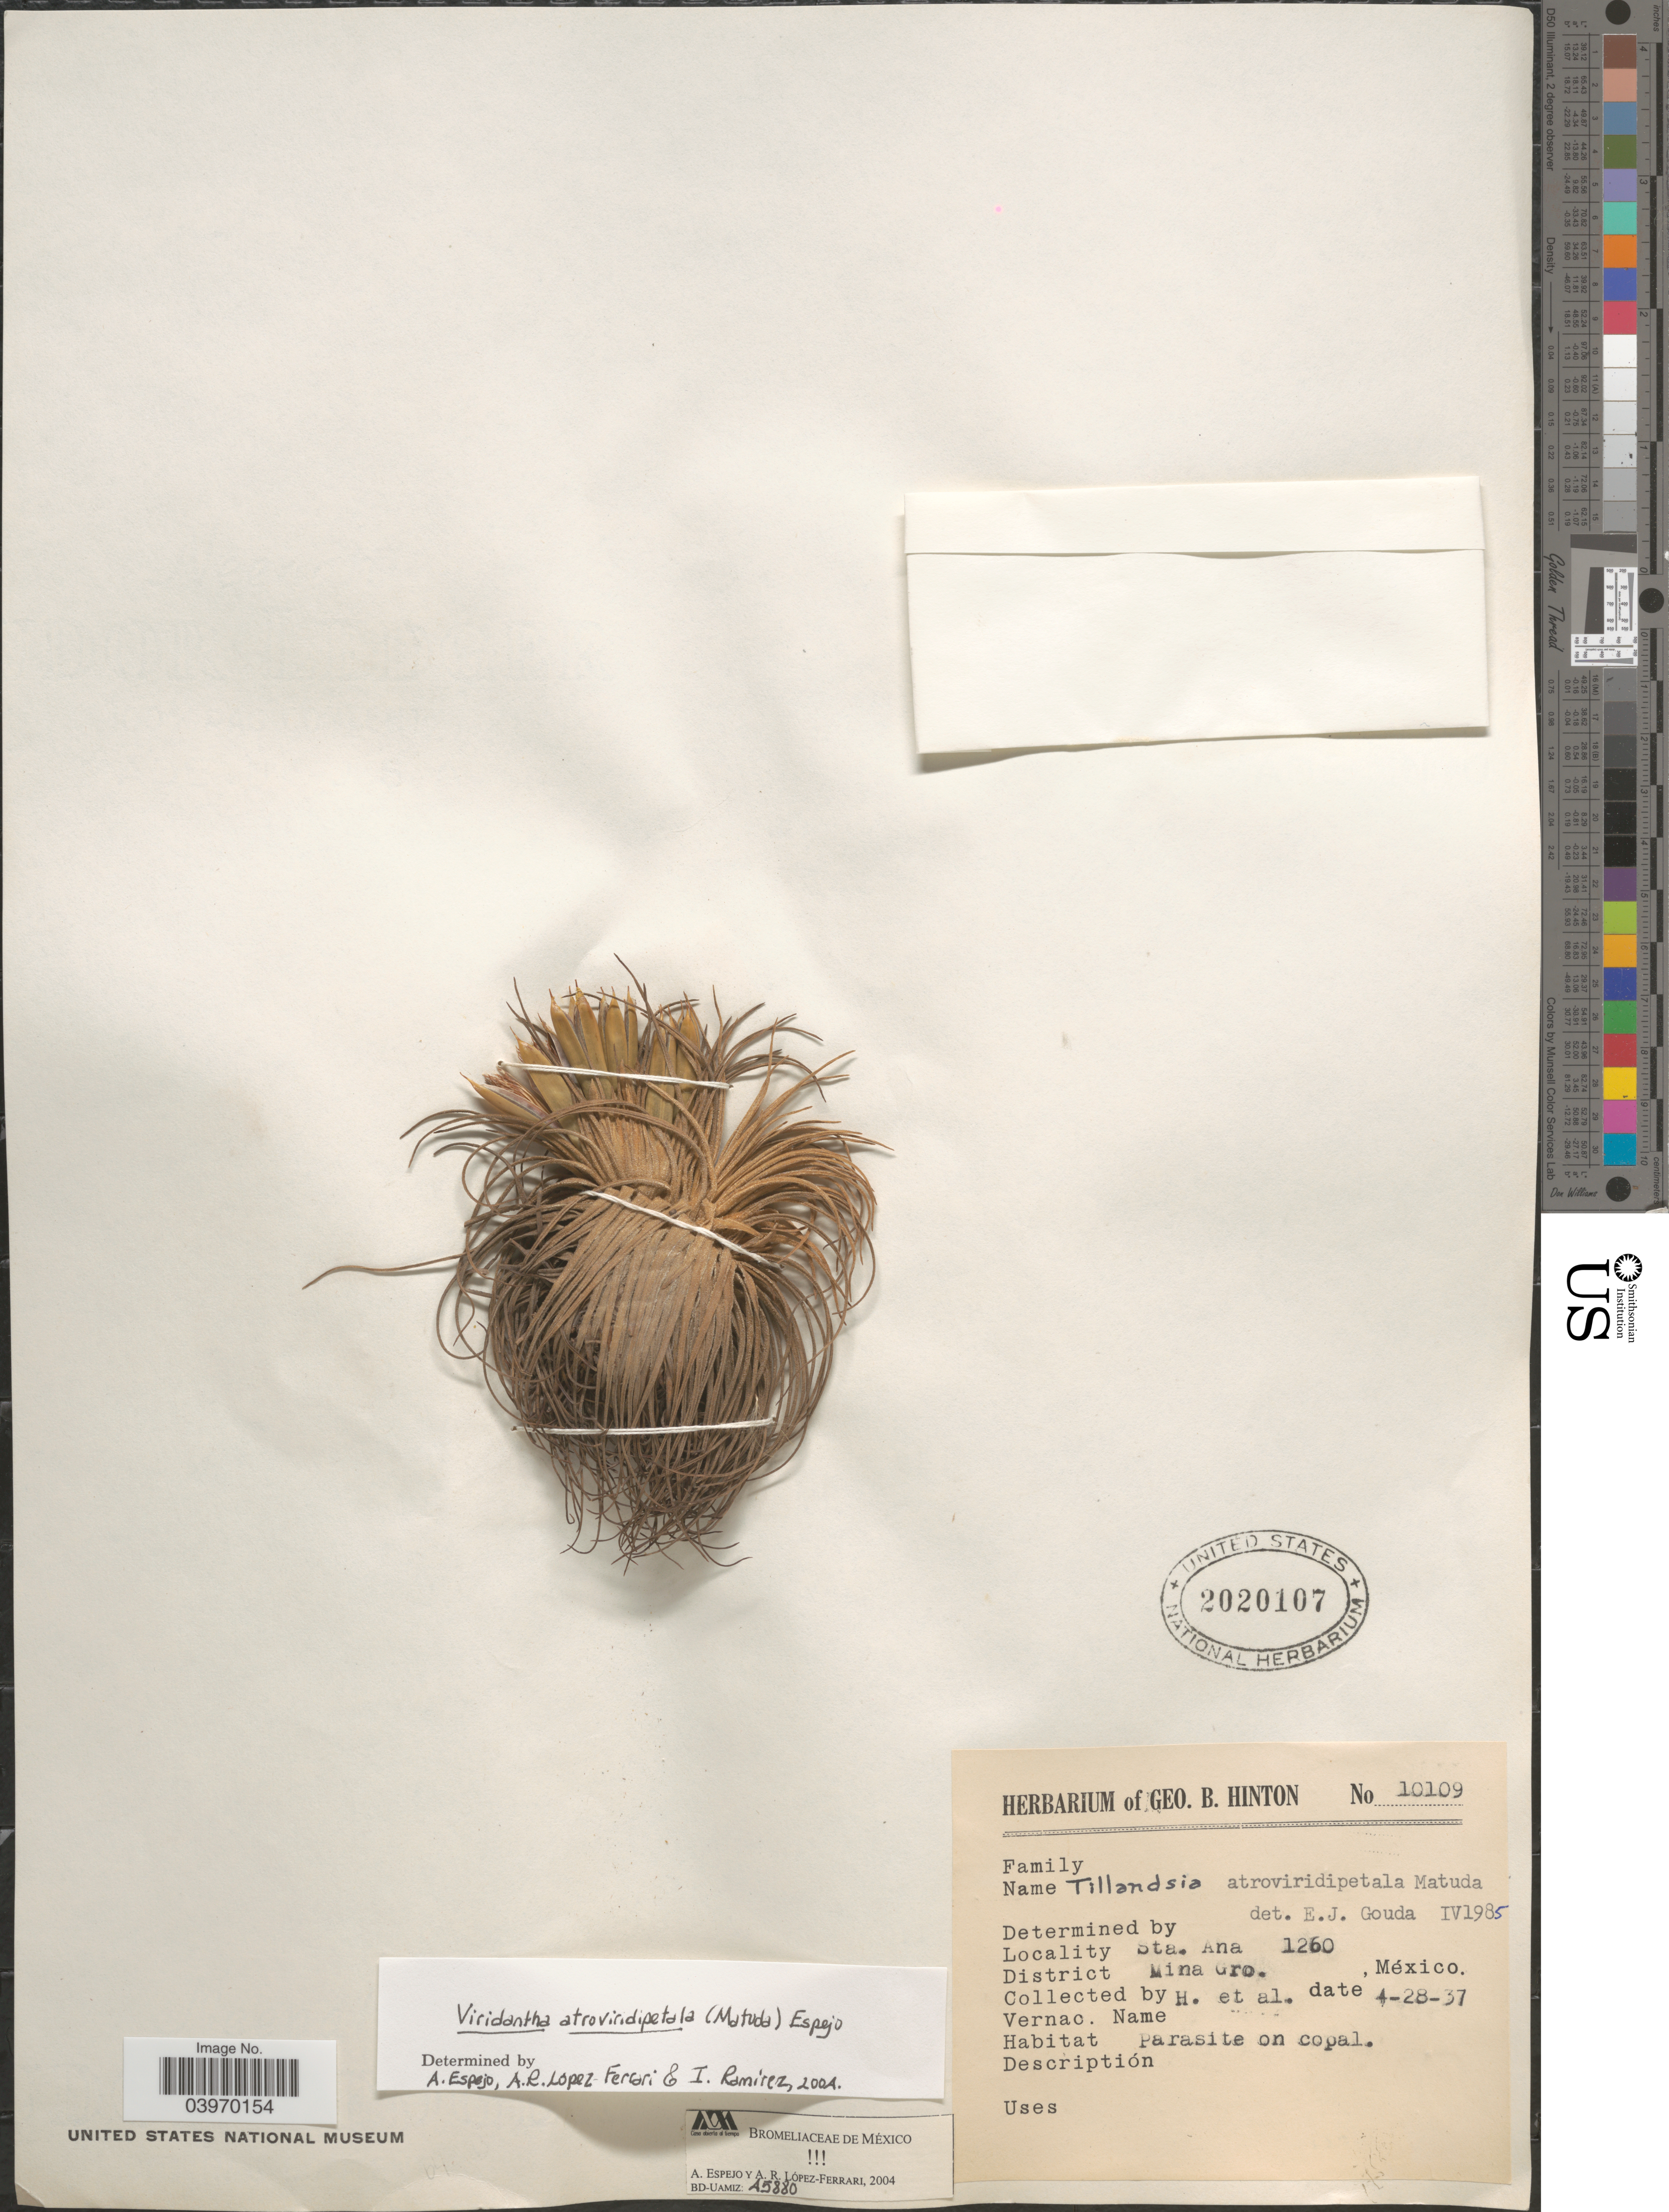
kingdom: Plantae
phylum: Tracheophyta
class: Liliopsida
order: Poales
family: Bromeliaceae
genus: Tillandsia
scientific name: Tillandsia plumosa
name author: Baker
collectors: G. B. Hinton & et al.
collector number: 10109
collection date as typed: Transcribed d/m/y: 28/4/37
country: Mexico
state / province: Guerrero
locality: Sta. Ana. District Mina.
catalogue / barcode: US 2020107